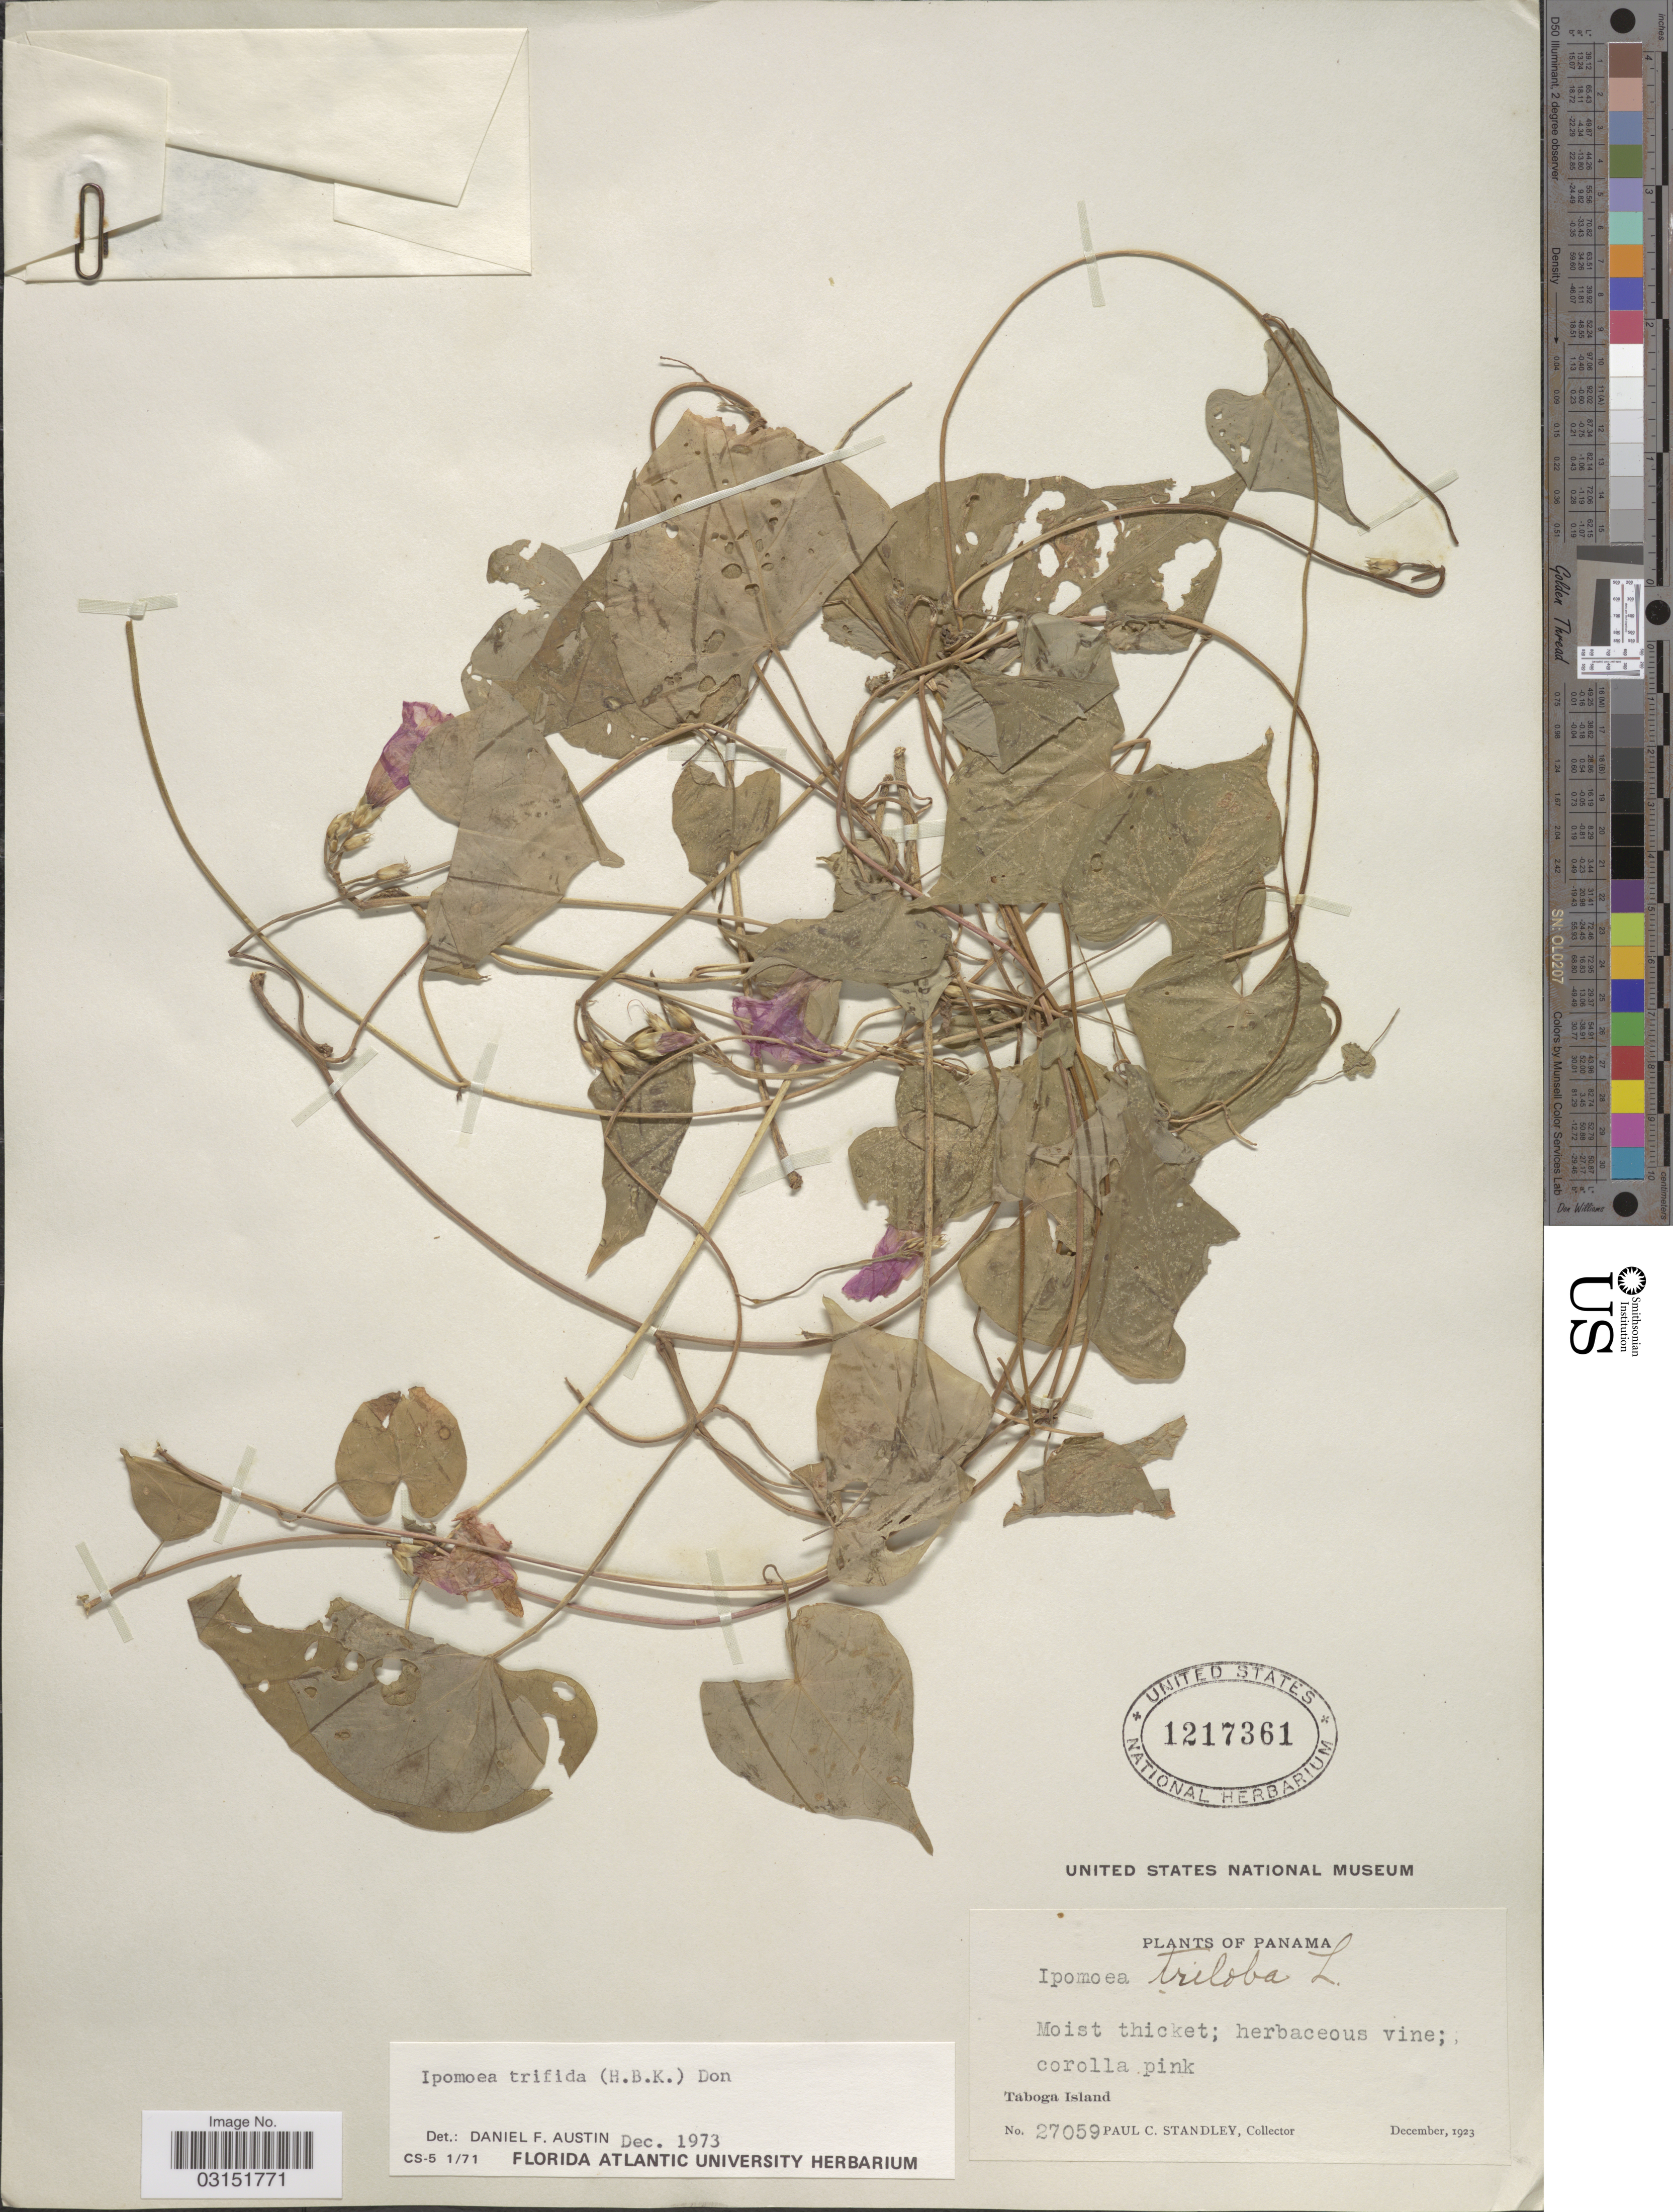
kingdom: Plantae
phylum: Tracheophyta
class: Magnoliopsida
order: Solanales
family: Convolvulaceae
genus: Ipomoea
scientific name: Ipomoea trifida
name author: (Kunth) G. Don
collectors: P. C. Standley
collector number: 27059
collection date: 1923-12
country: Panama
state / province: Panamá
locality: Taboga Island.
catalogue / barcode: US 1217361